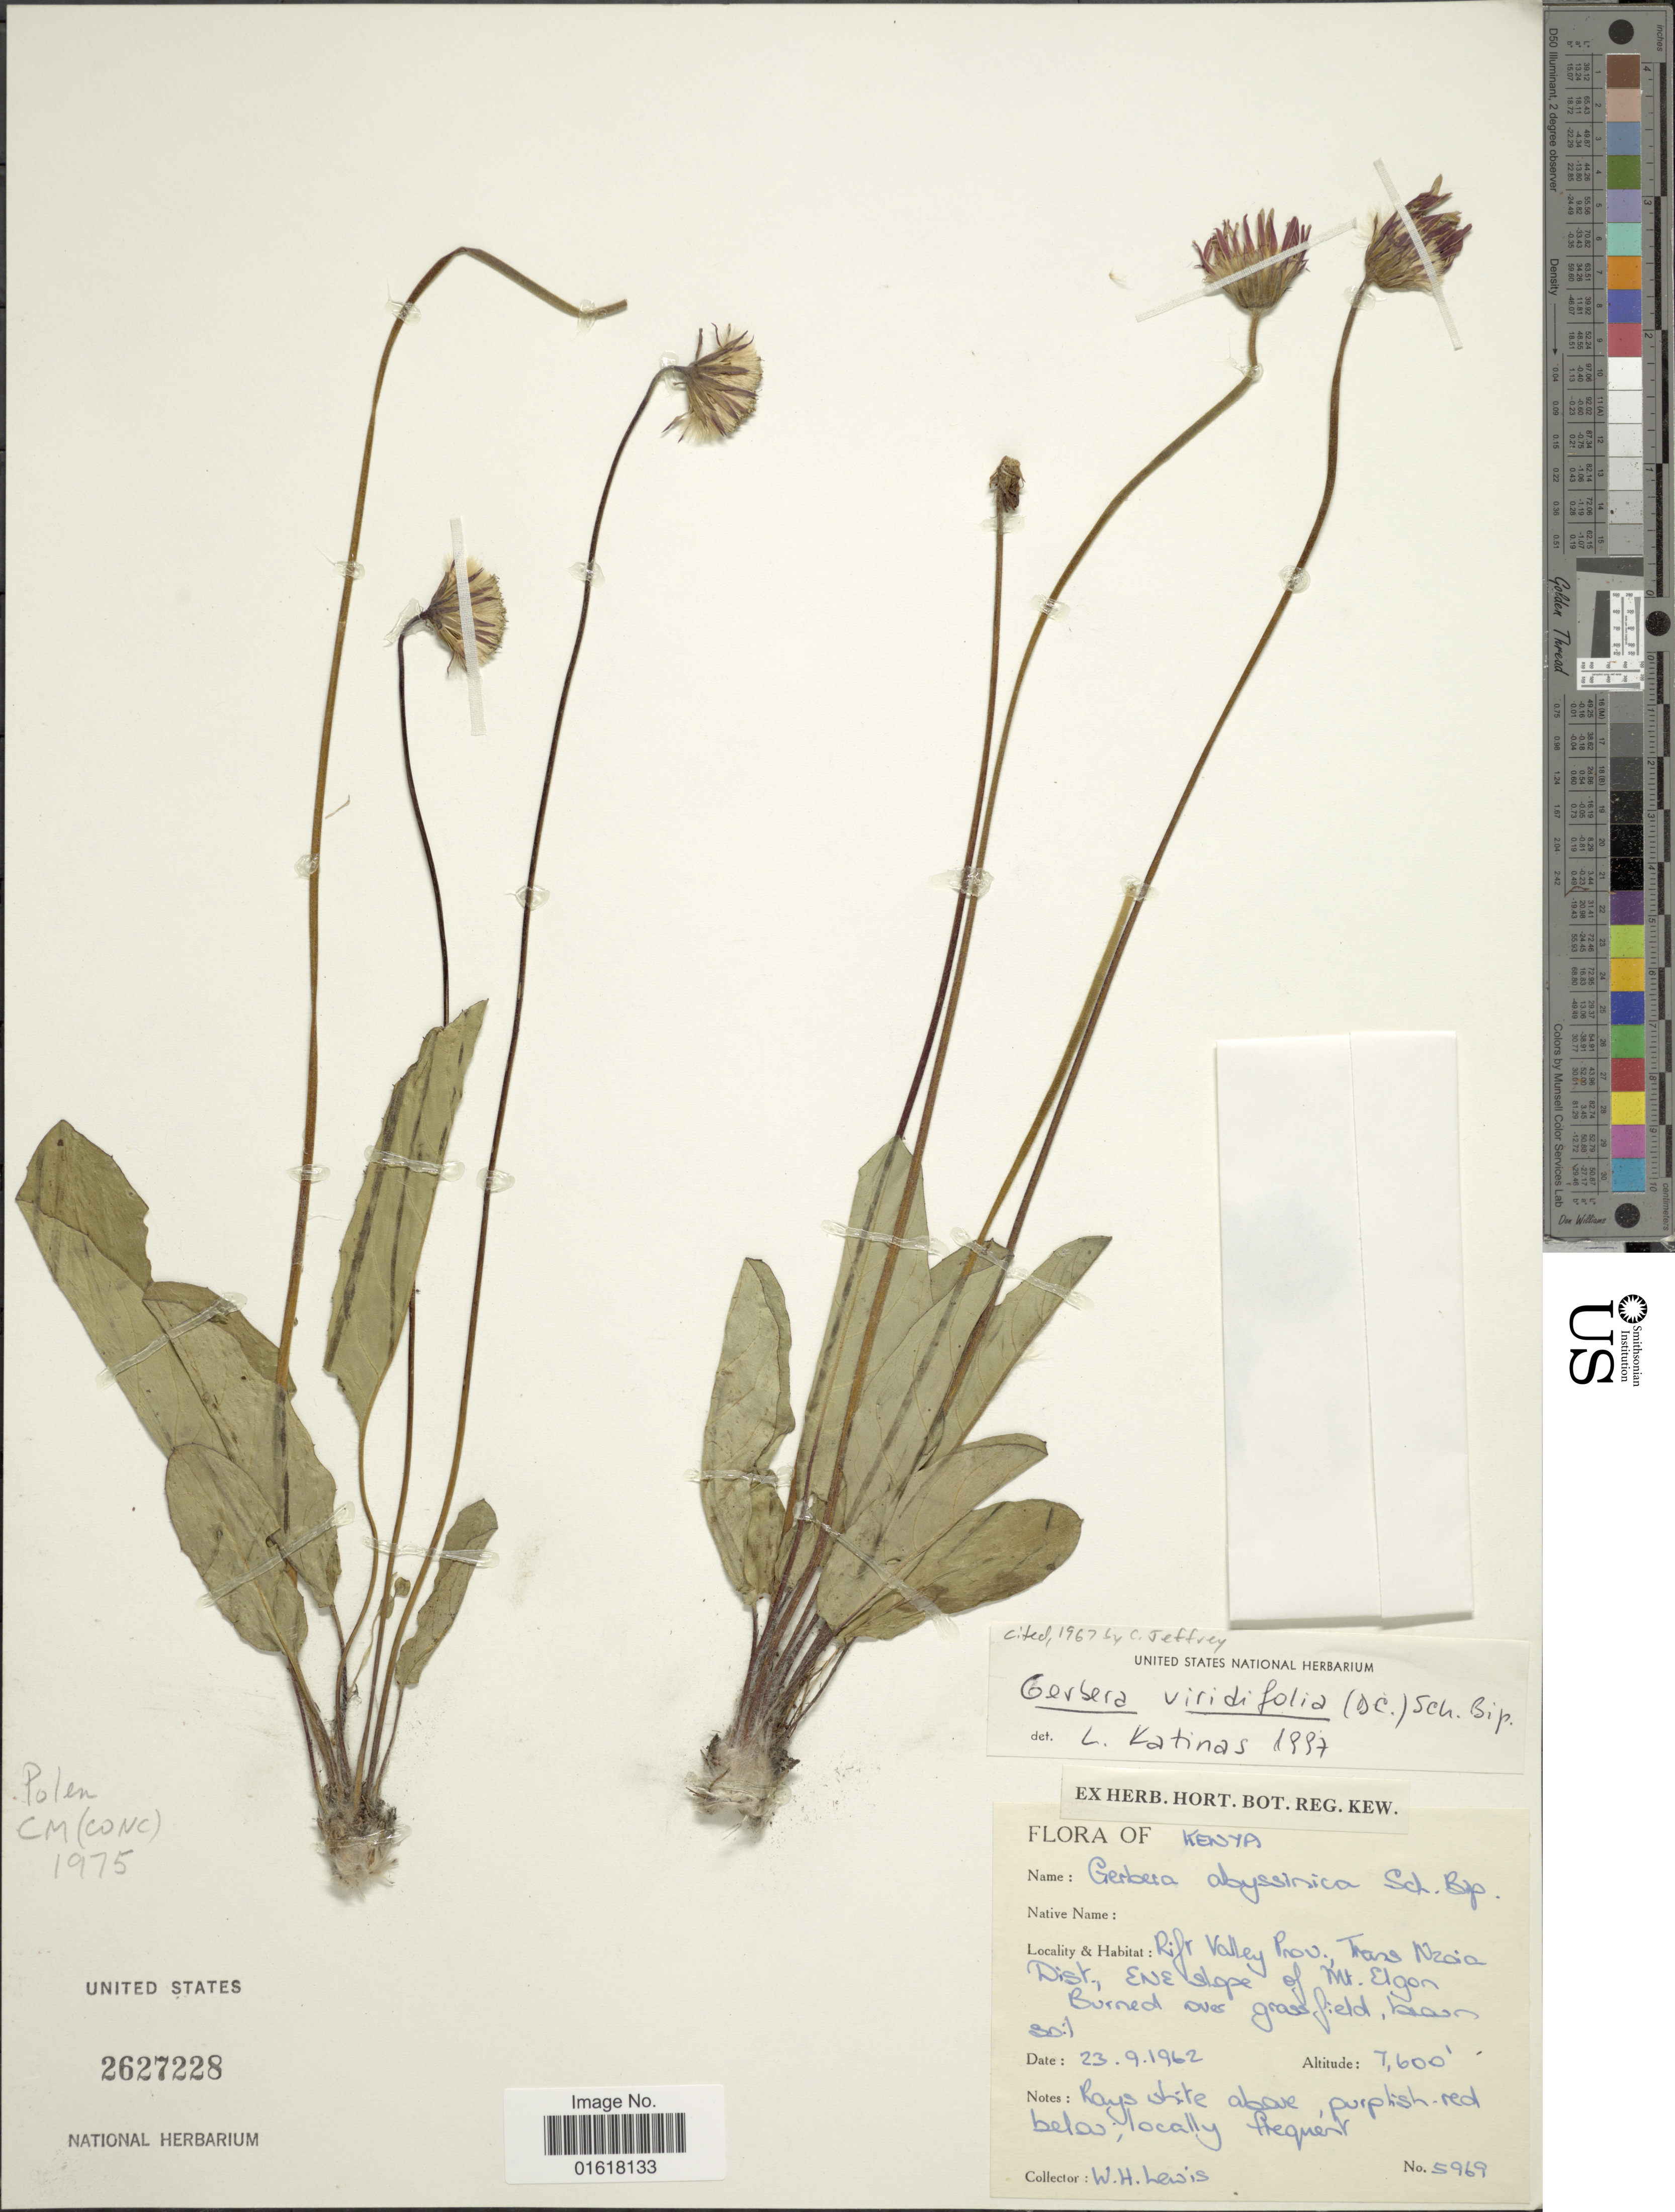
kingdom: Plantae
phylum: Tracheophyta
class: Magnoliopsida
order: Asterales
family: Asteraceae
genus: Gerbera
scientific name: Gerbera viridifolia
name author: (DC.) Sch. Bip.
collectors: W. H. Lewis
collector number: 5969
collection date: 1962-09-23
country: Kenya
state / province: Trans Nzoia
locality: Rifr Valley Prov., ENE slope of Mt. Elgon [interpreted]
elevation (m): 2316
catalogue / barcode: US 2627228